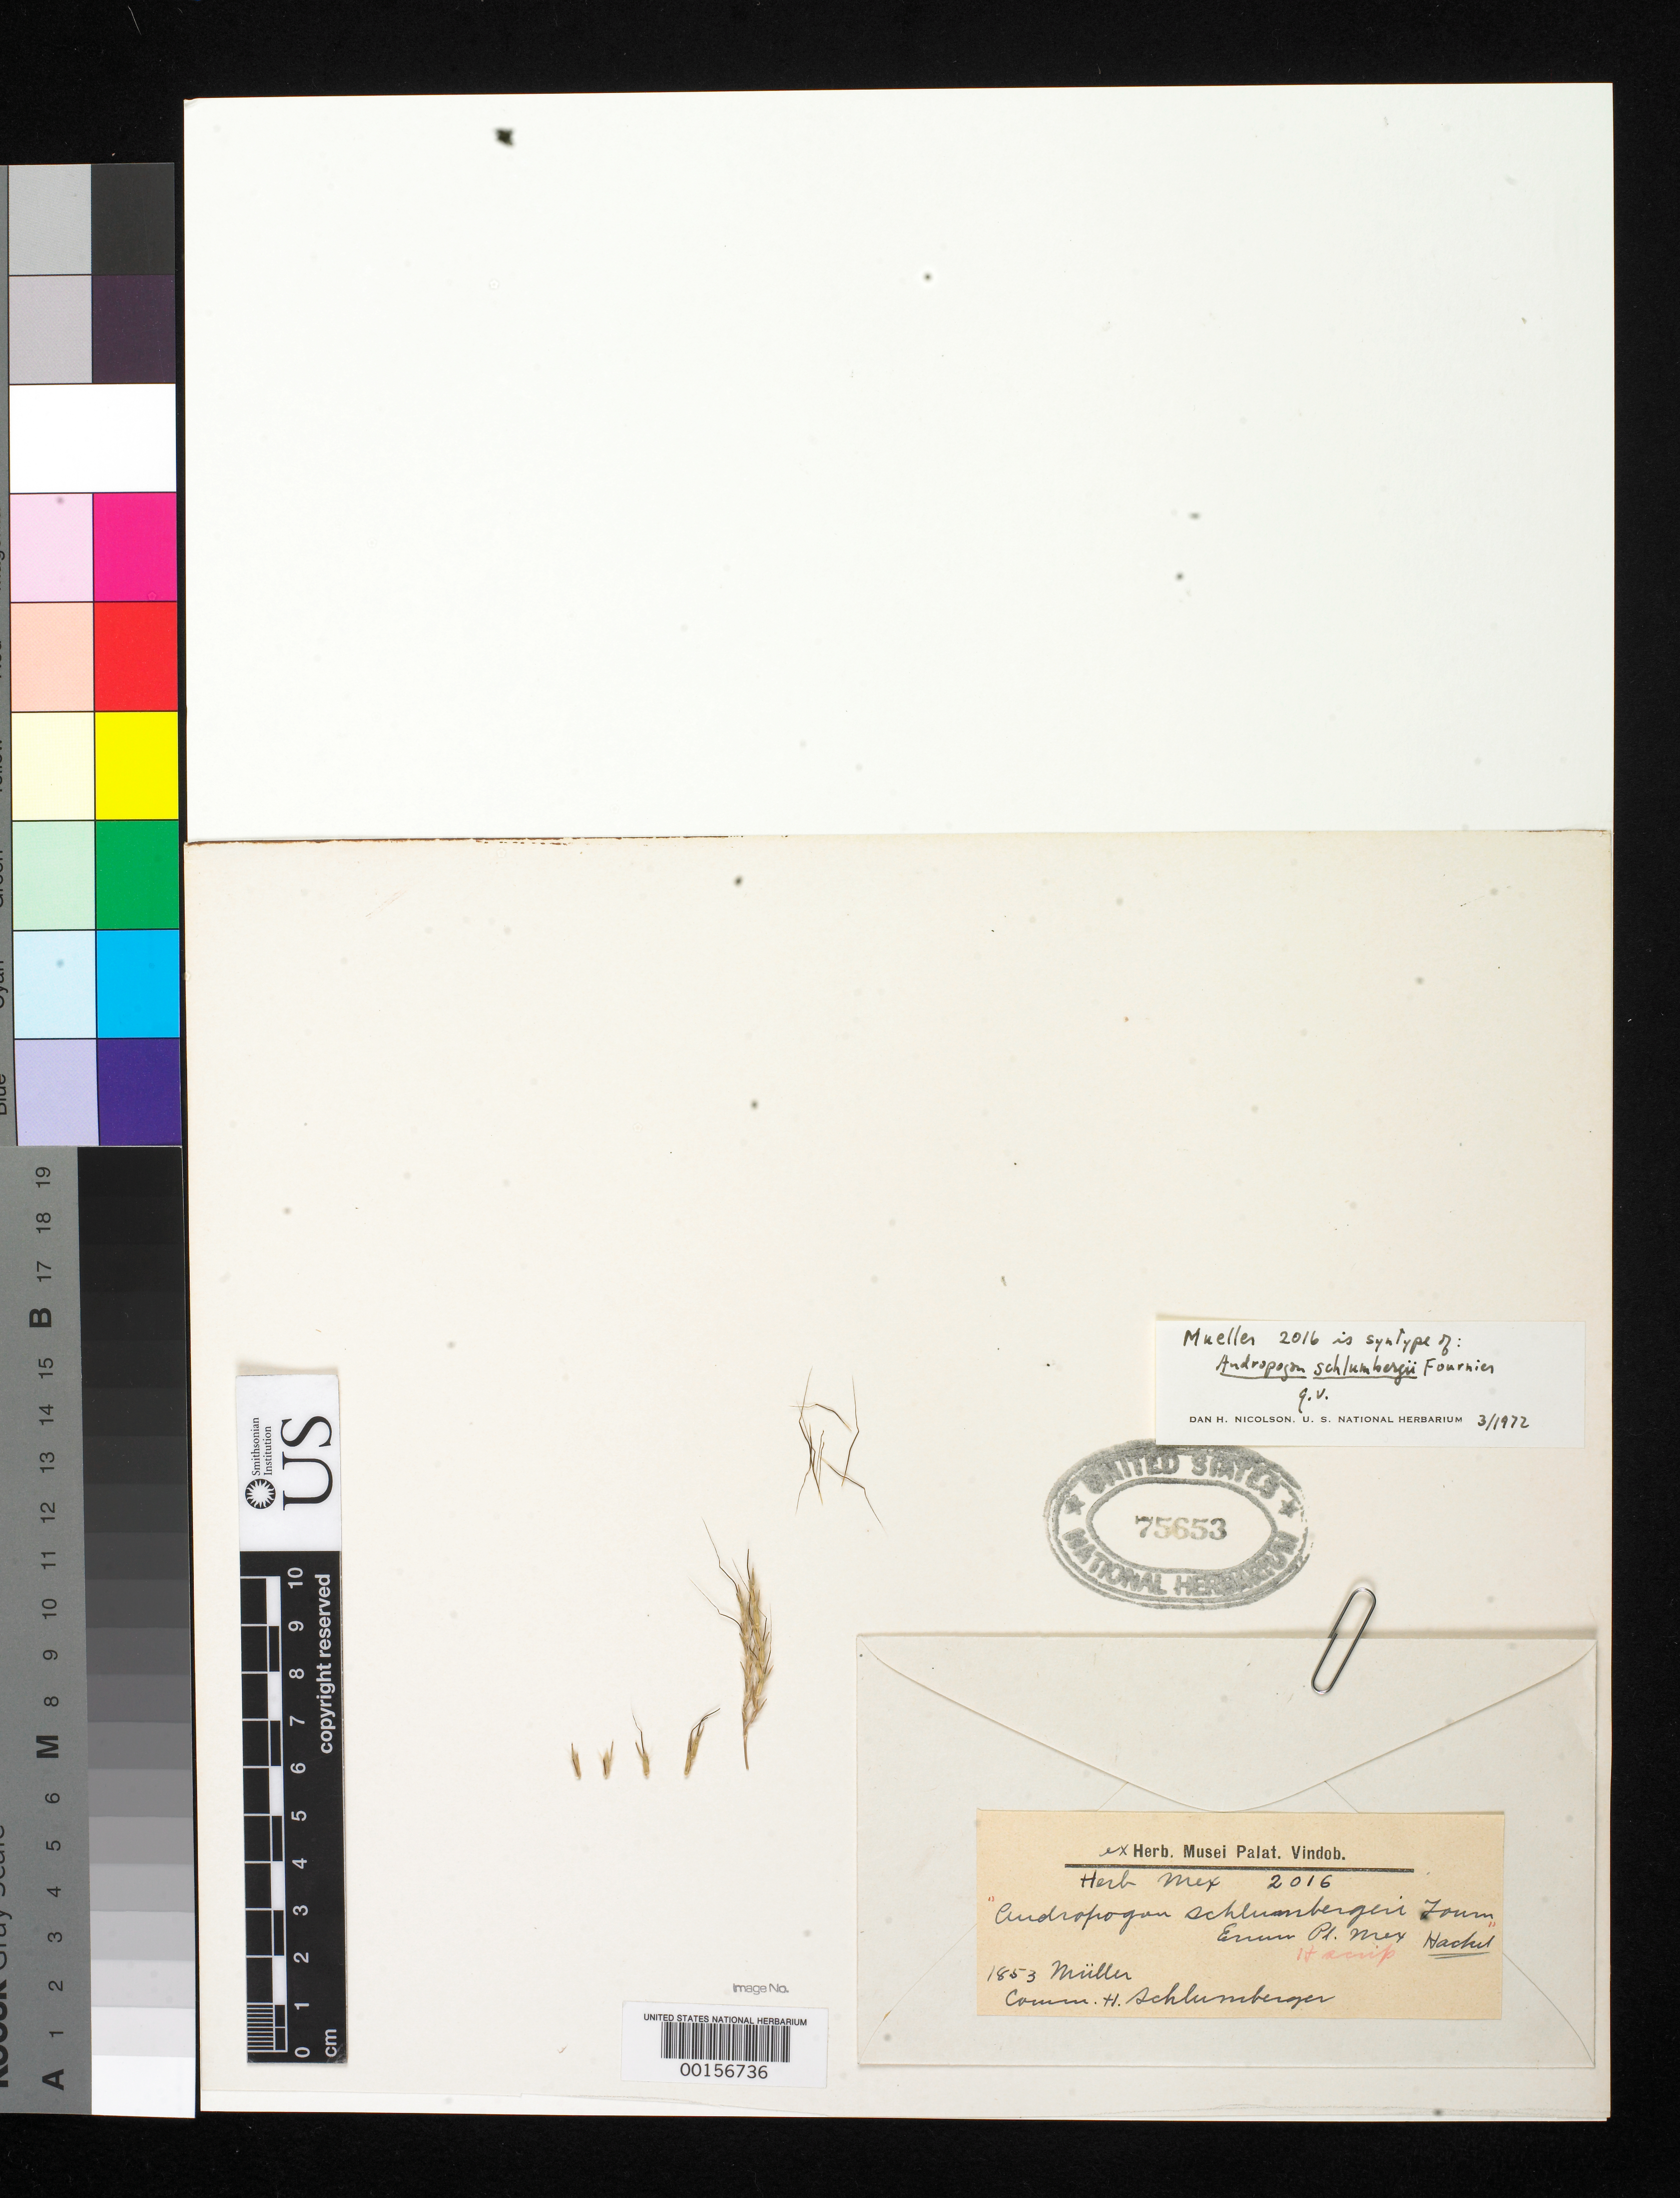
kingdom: Plantae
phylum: Tracheophyta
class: Liliopsida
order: Poales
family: Poaceae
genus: Andropogon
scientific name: Andropogon schlumbergeri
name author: E. Fourn.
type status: Type Fragment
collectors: F. Mueller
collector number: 2016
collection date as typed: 1853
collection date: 1853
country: Mexico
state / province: Veracruz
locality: Orizaba.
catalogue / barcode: US 75653